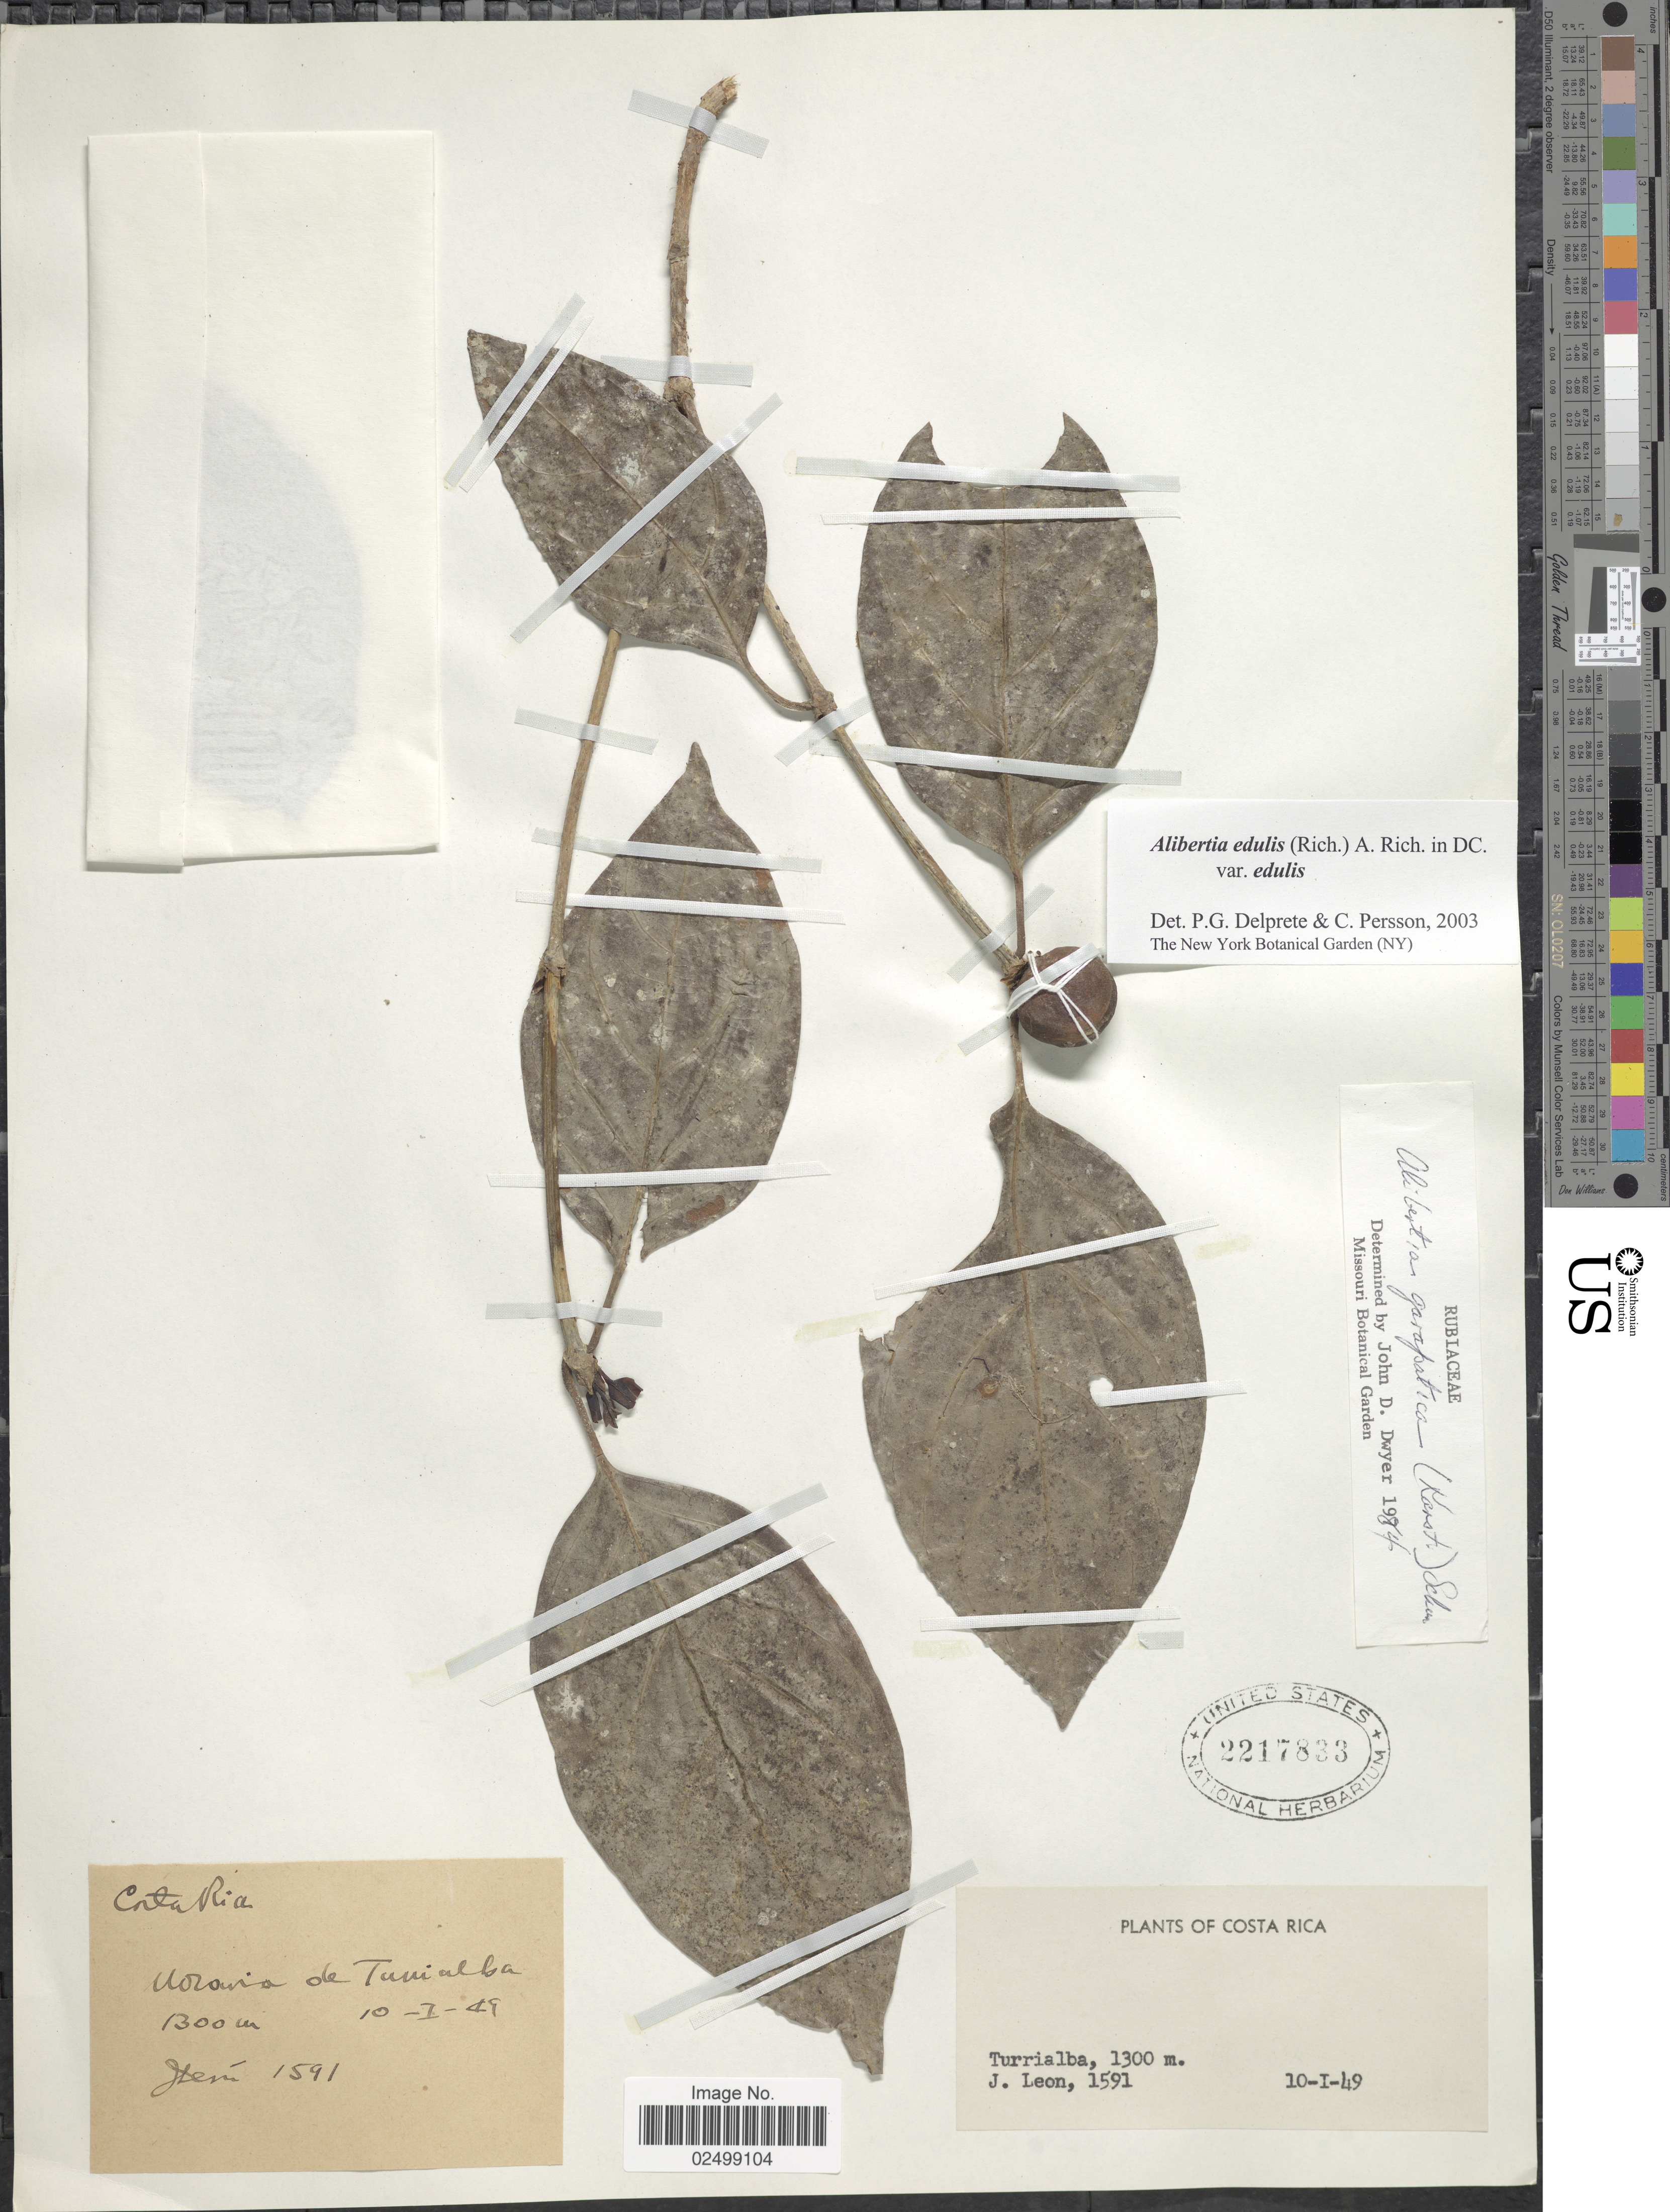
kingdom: Plantae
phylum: Tracheophyta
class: Magnoliopsida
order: Gentianales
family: Rubiaceae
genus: Alibertia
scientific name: Alibertia edulis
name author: (Rich.) A. Rich. ex DC.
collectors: J. León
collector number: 1591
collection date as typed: Transcribed d/m/y: 10/1/49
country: Costa Rica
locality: Turrialba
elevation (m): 1300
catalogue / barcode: US 2217833